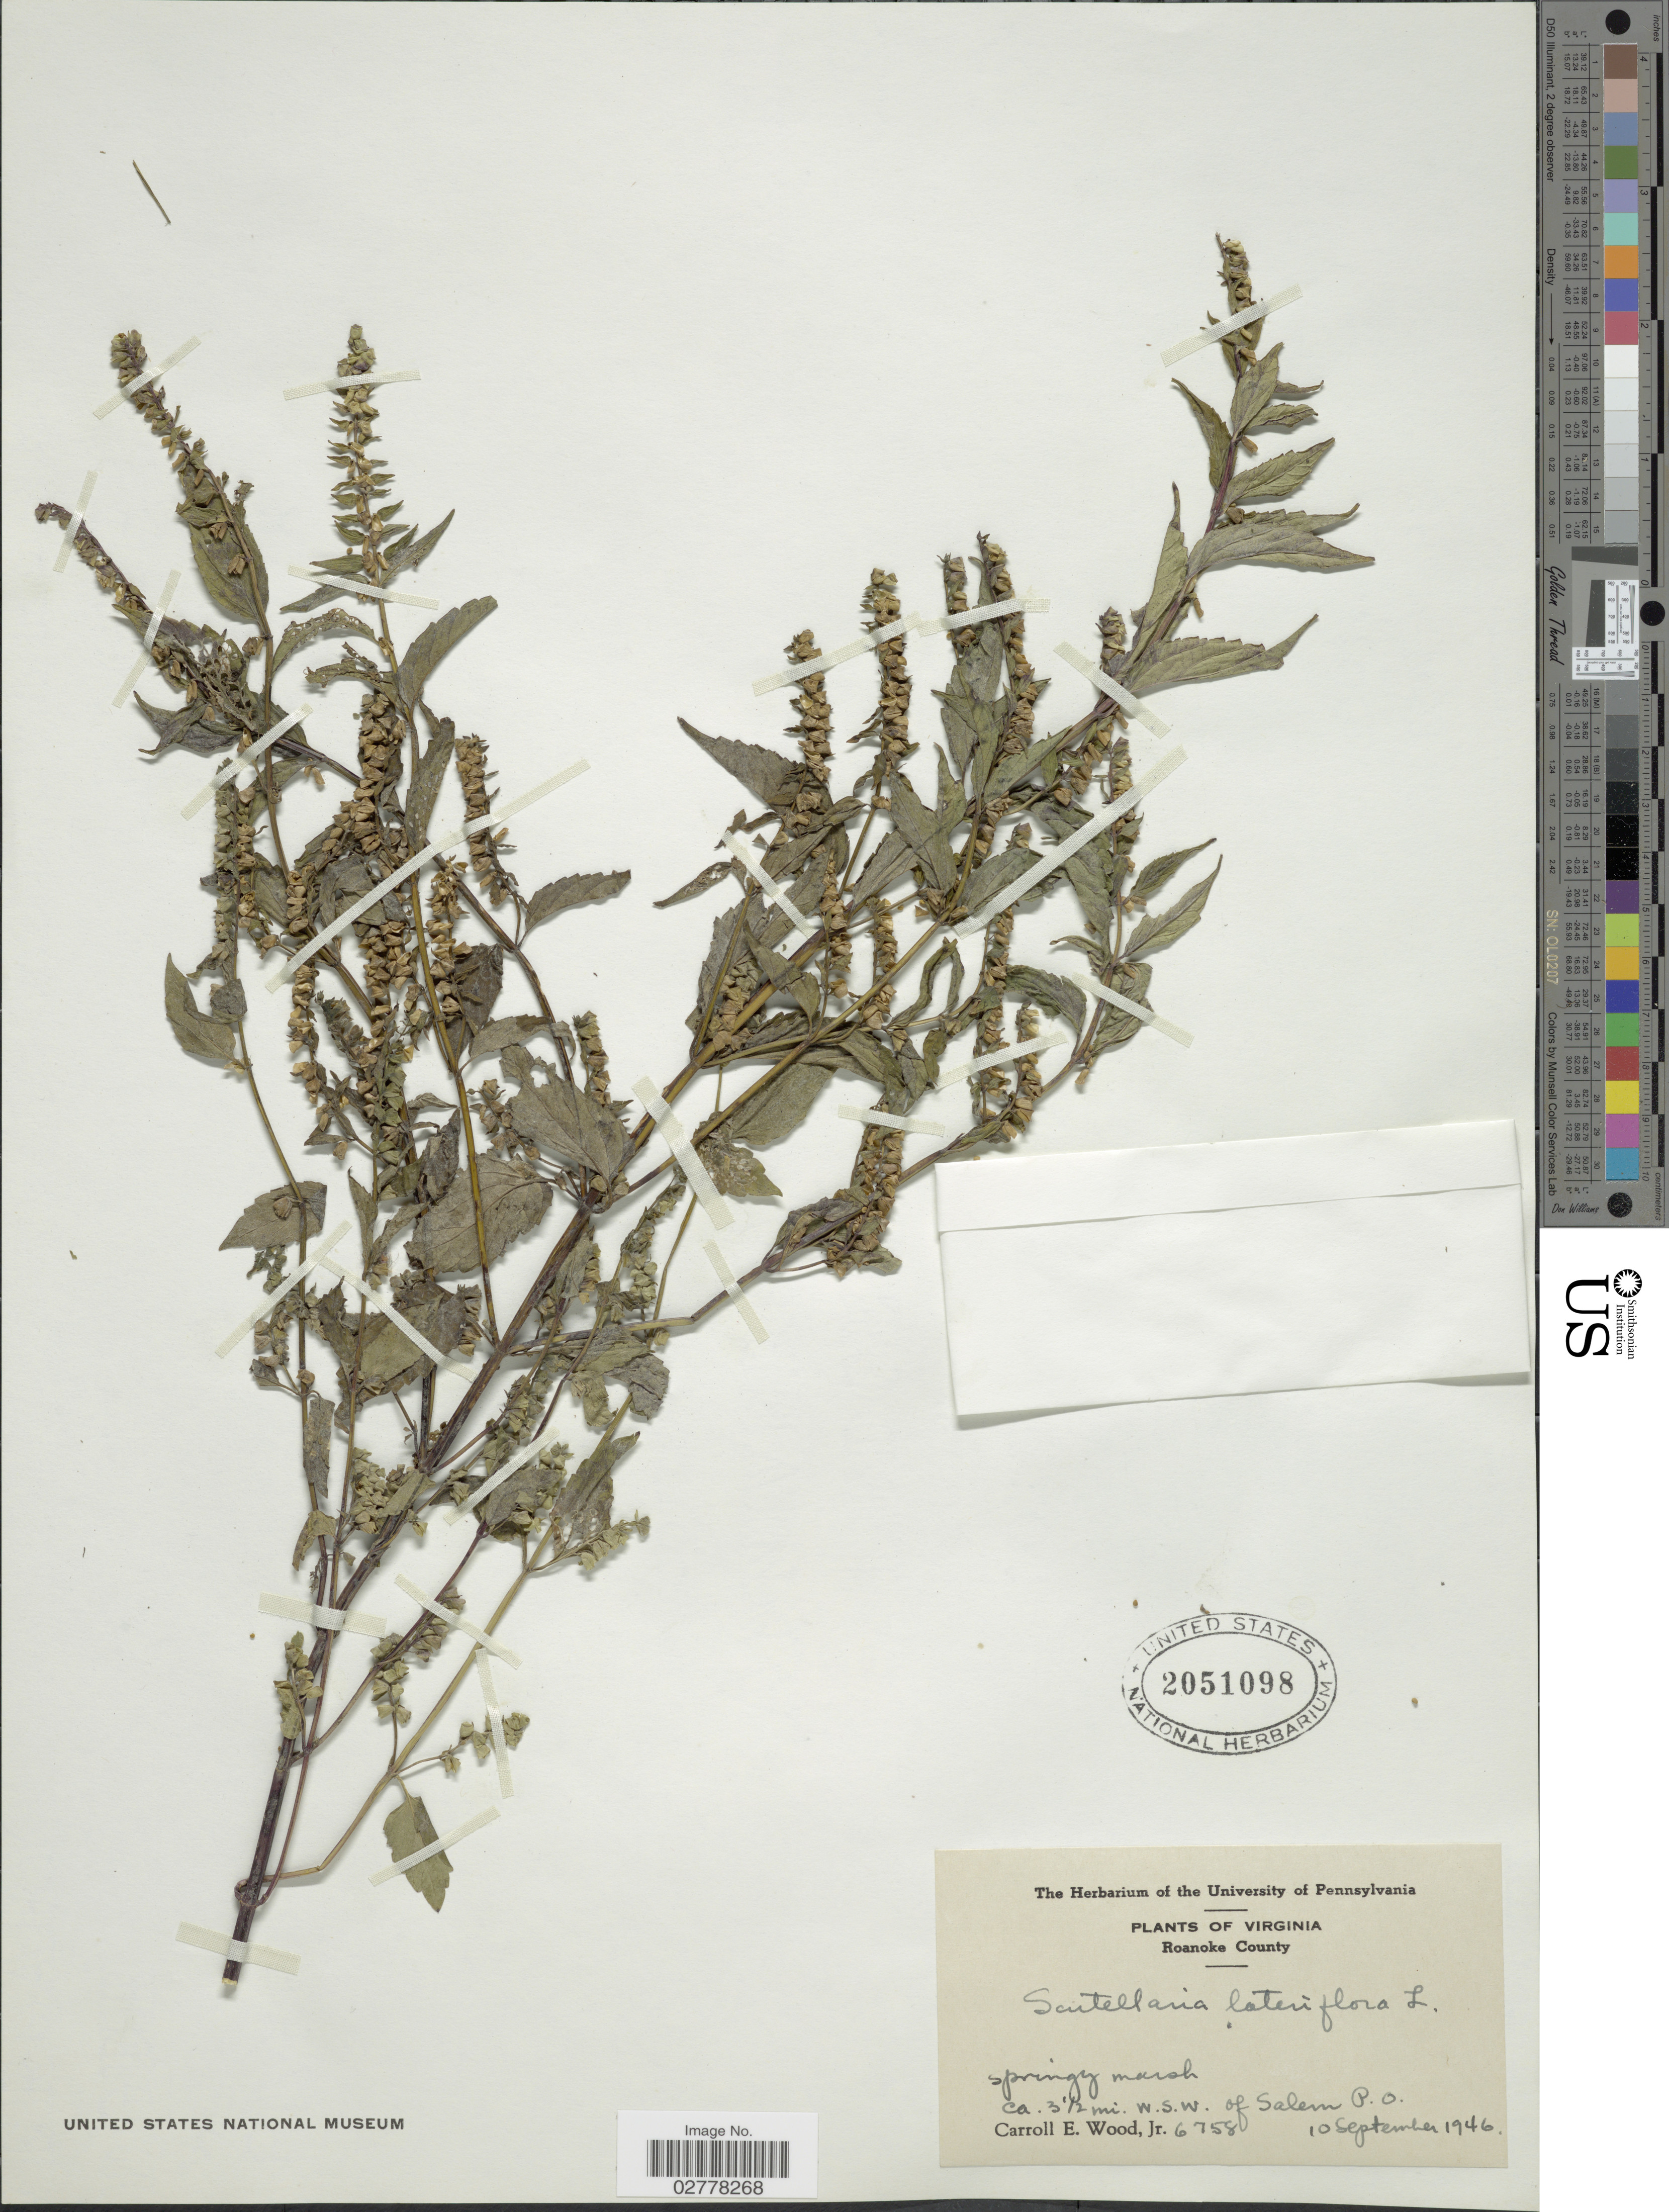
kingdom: Plantae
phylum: Tracheophyta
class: Magnoliopsida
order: Lamiales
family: Lamiaceae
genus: Scutellaria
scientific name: Scutellaria lateriflora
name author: L.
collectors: C. Wood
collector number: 6758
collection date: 1946-09-10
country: United States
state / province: Virginia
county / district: Roanoke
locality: Roanoke County. Springy marsh ca. 3½ mi. w.s.w. of Salem P. O.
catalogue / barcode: US 2051098